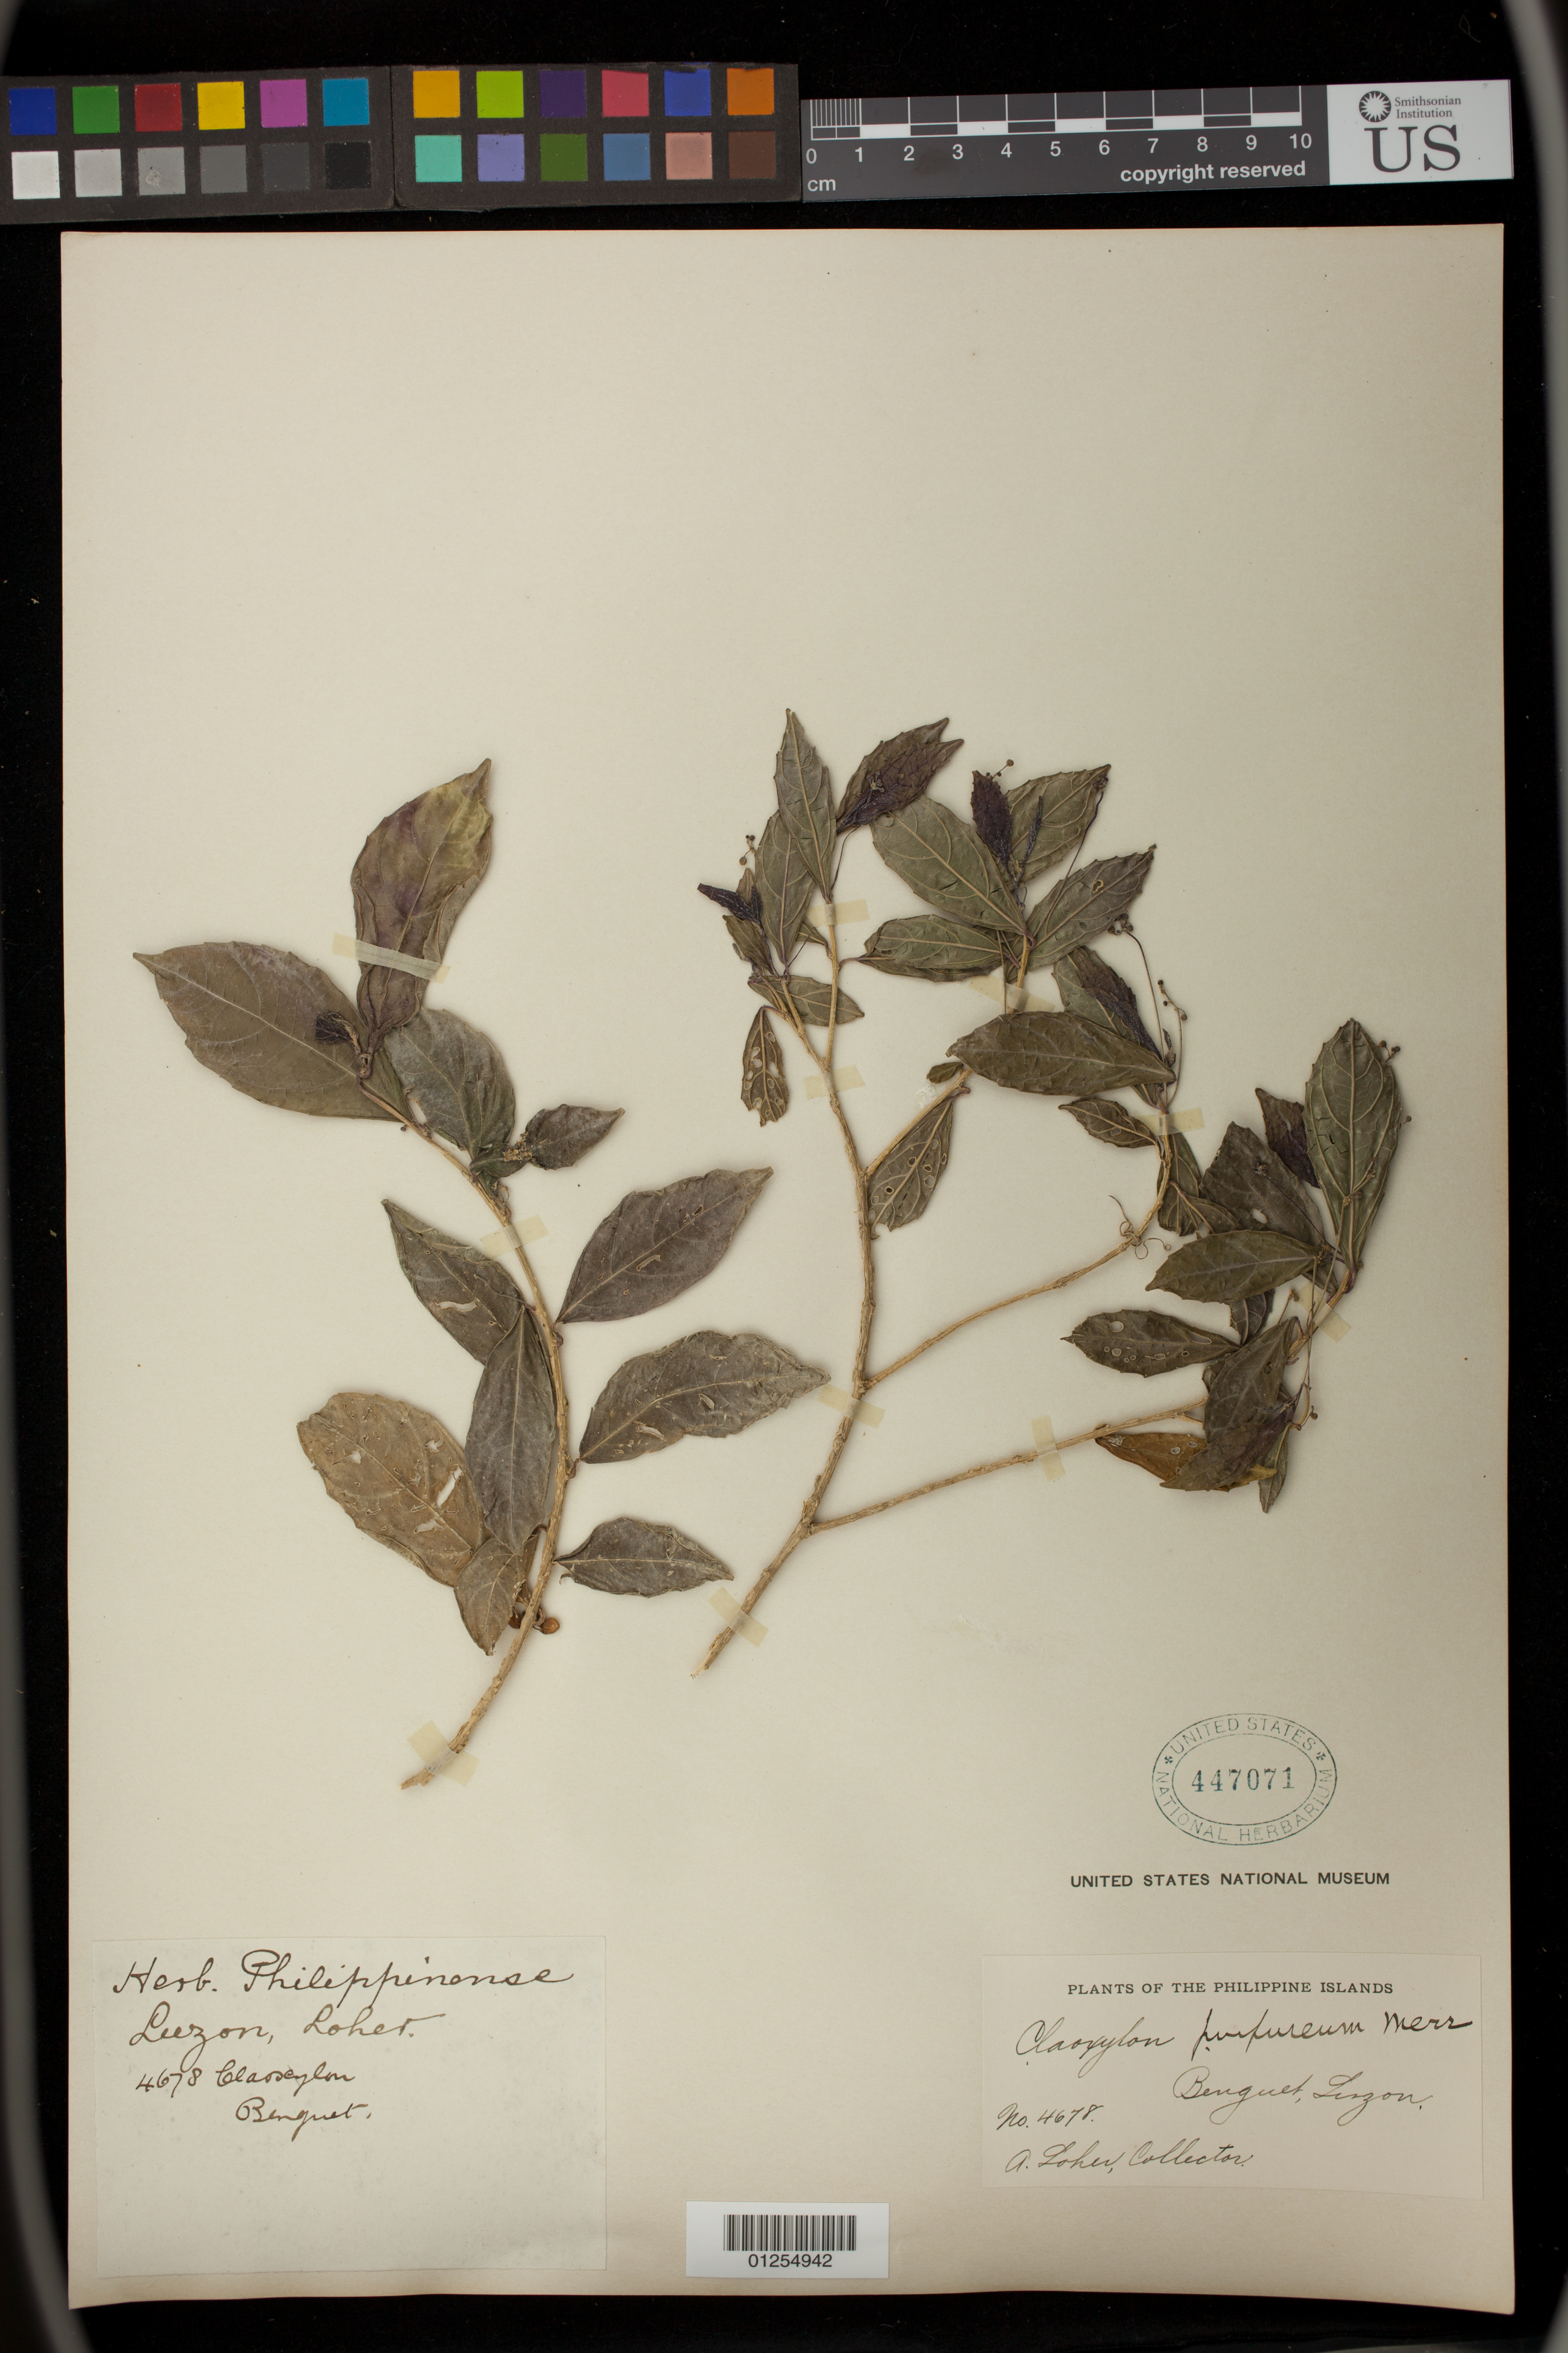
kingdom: Plantae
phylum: Tracheophyta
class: Magnoliopsida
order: Malpighiales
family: Euphorbiaceae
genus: Claoxylon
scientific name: Claoxylon purpureum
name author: Merr.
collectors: A. Loher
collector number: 4678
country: Philippines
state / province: Cordillera (Administrative Region)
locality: Claoscylon, Benguet Luzon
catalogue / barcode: US 447071